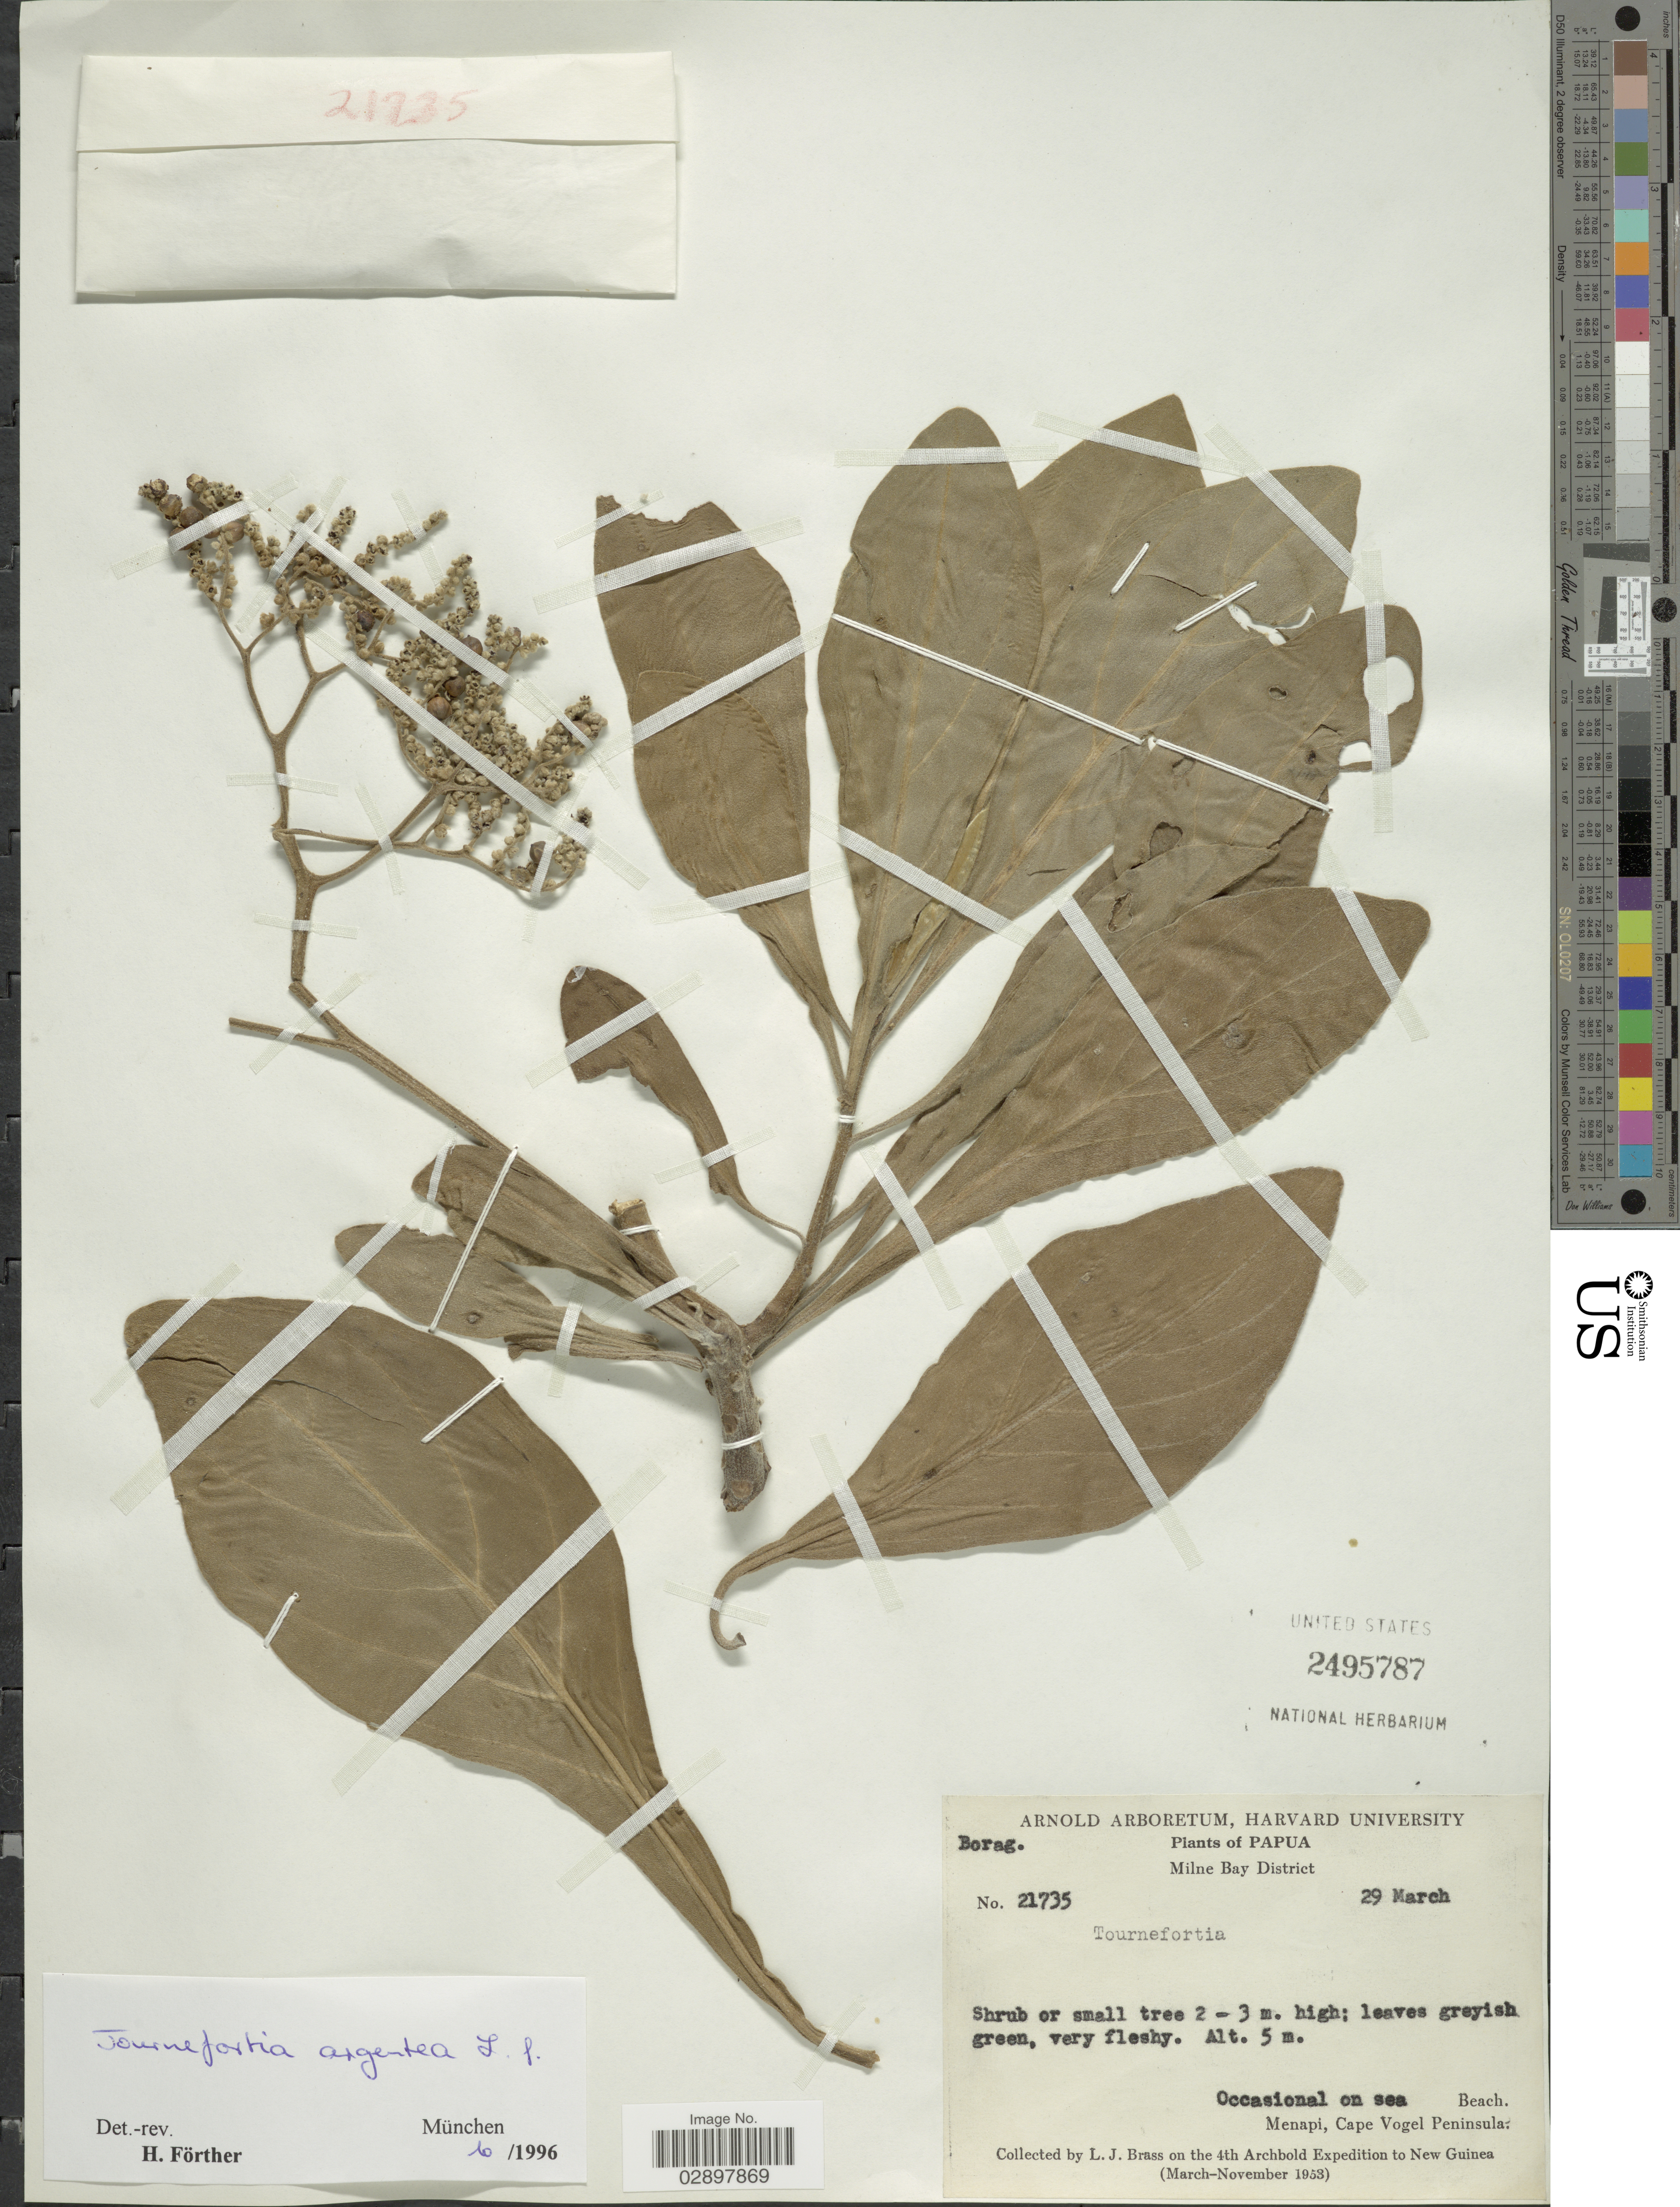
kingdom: Plantae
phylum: Tracheophyta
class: Magnoliopsida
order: Boraginales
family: Heliotropiaceae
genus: Heliotropium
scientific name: Heliotropium arboreum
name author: (Blanco) Mabberley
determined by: Wagner, W. L., (BOT), Smithsonian Institution - National Museum of Natural History (UNITED STATES)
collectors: L. J. Brass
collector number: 21735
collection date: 1953-03-29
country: Papua New Guinea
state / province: Milne Bay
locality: Papua. Milne Bay District. Menapi, Cape Vogel Peninsula. New Guinea.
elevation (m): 5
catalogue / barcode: US 2495787